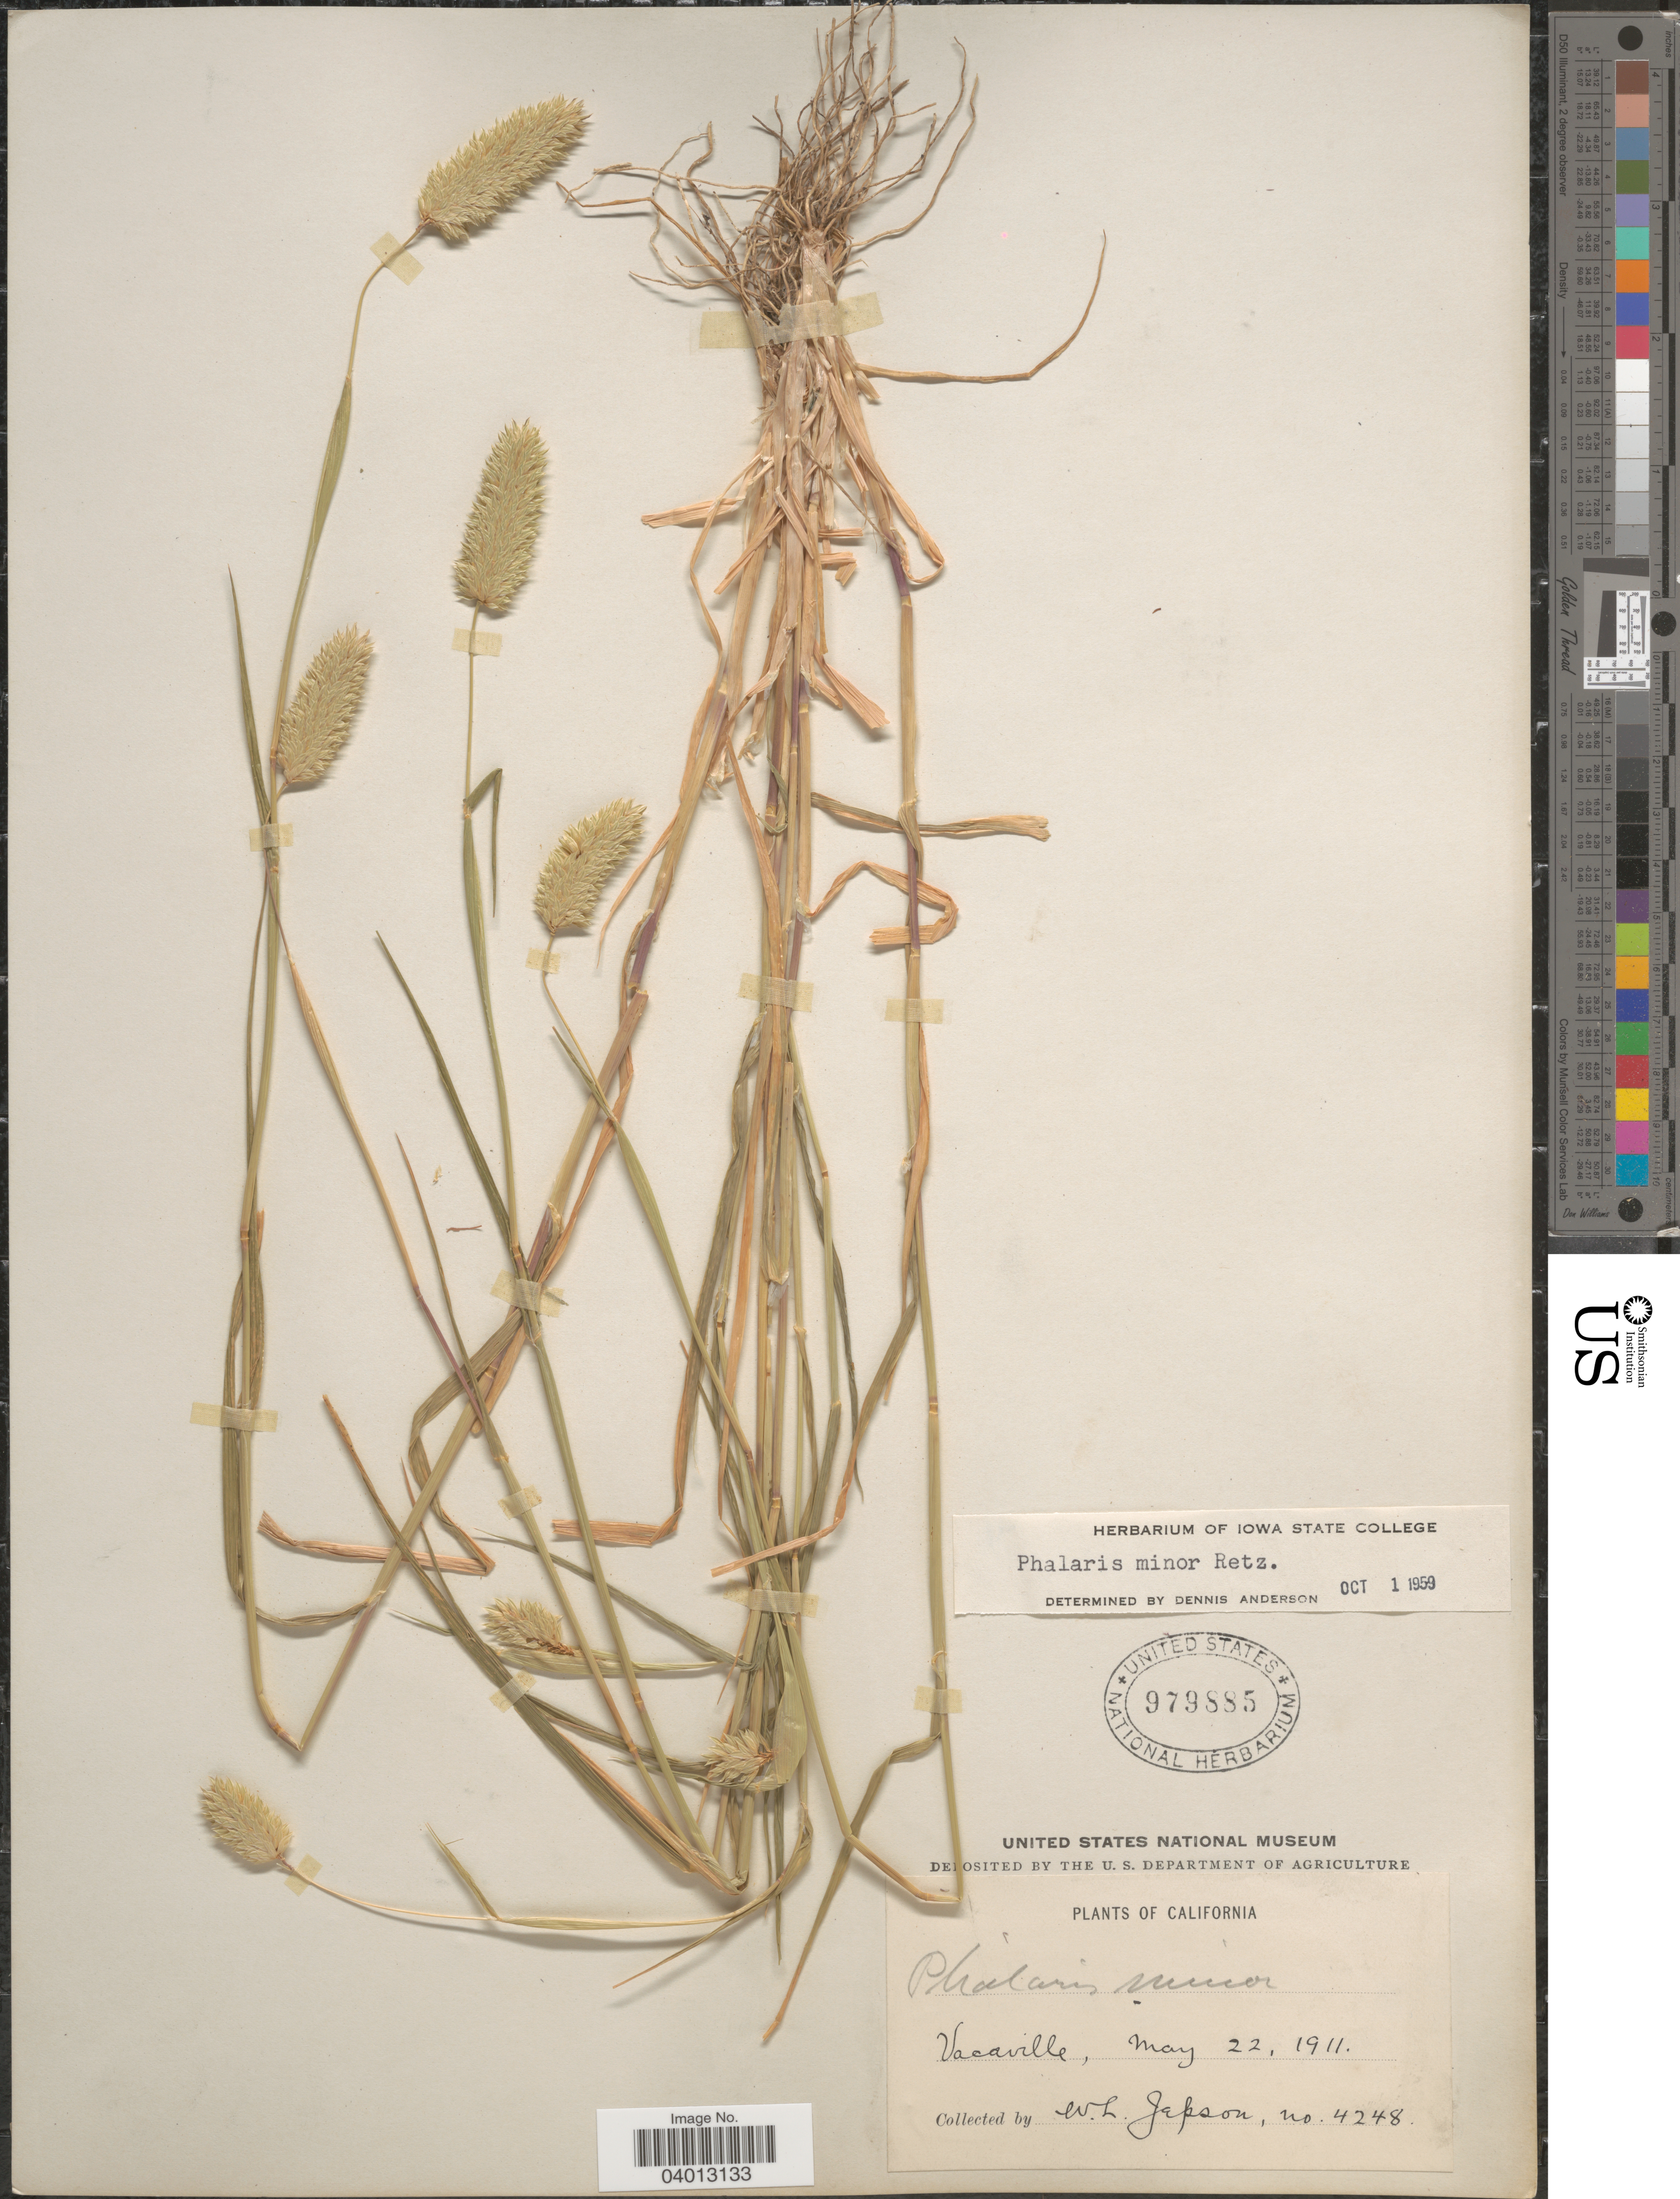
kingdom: Plantae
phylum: Tracheophyta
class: Liliopsida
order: Poales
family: Poaceae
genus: Phalaris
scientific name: Phalaris minor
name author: Retz.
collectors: W. L. Jepson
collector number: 4248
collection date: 1911-05-22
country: United States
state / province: California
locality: Vacaville.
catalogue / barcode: US 979885